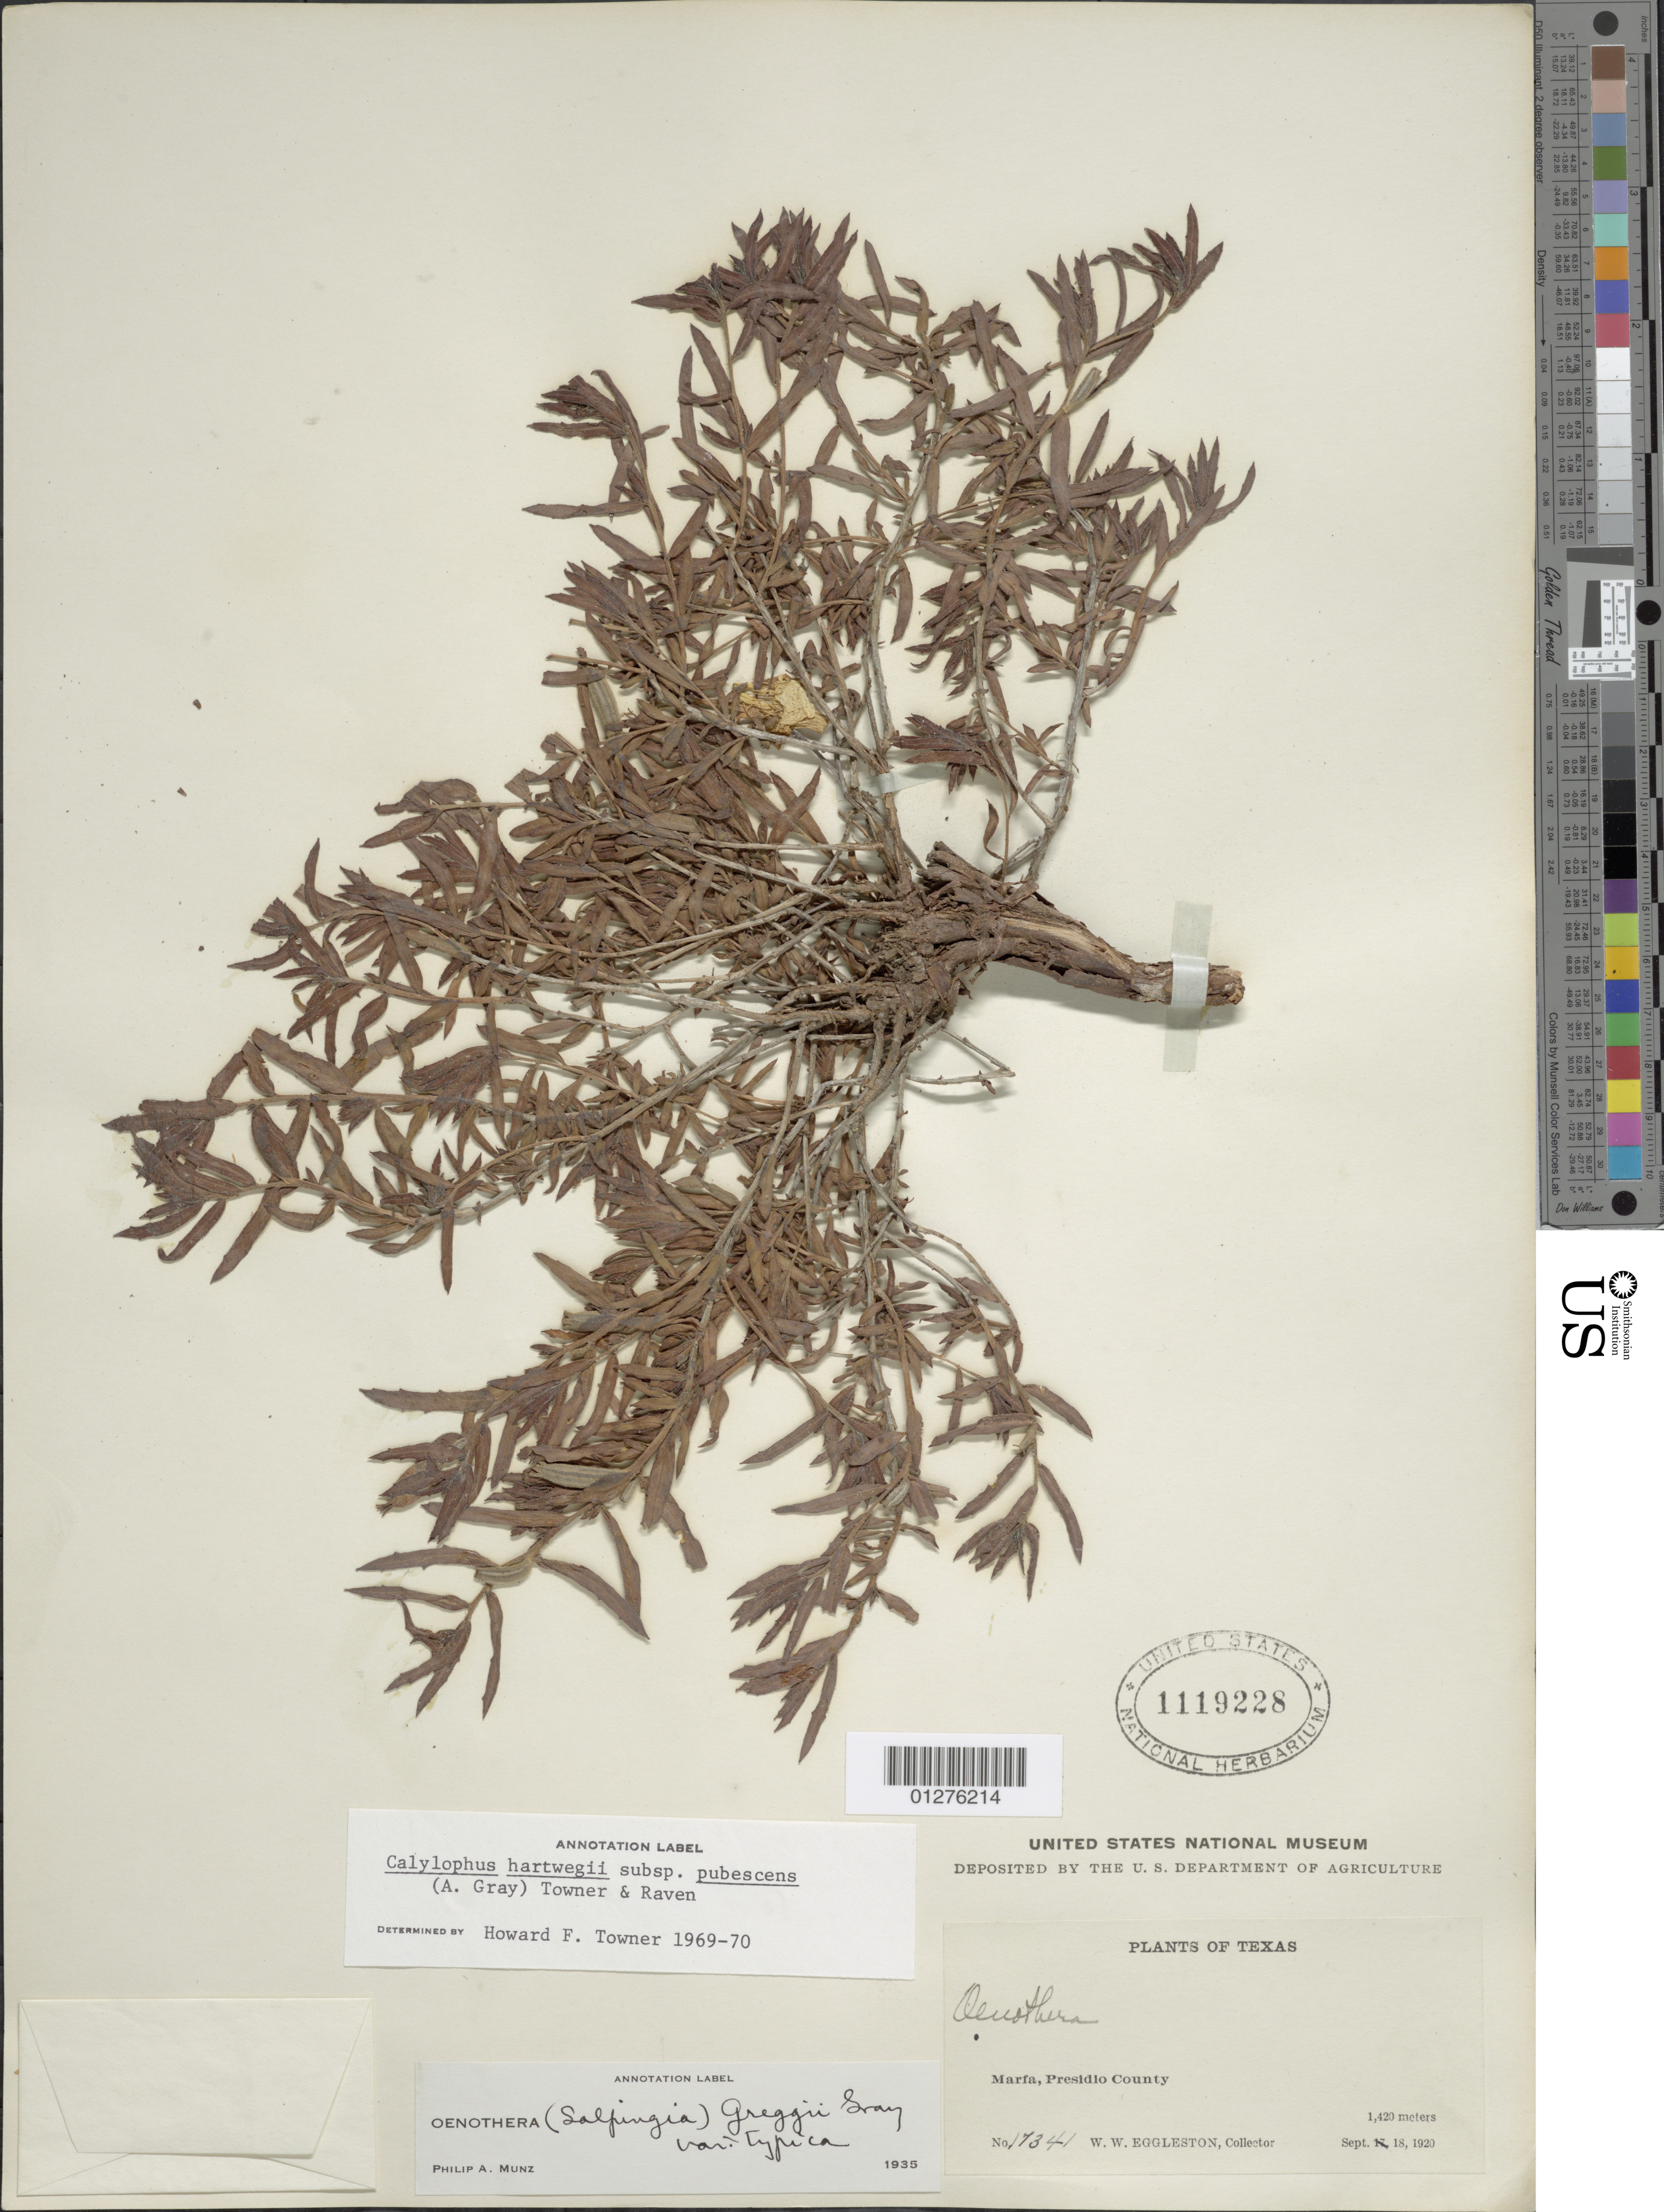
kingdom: Plantae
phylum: Tracheophyta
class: Magnoliopsida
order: Myrtales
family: Onagraceae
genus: Oenothera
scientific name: Oenothera hartwegii subsp. pubescens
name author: (A. Gray) W.L. Wagner & Hoch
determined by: Wagner, W. L., (BOT), Smithsonian Institution - National Museum of Natural History (UNITED STATES)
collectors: W. W. Eggleston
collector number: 17341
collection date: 1920-09-18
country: United States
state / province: Texas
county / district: Presidio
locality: Marfa.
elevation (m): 1420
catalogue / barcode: US 1119228